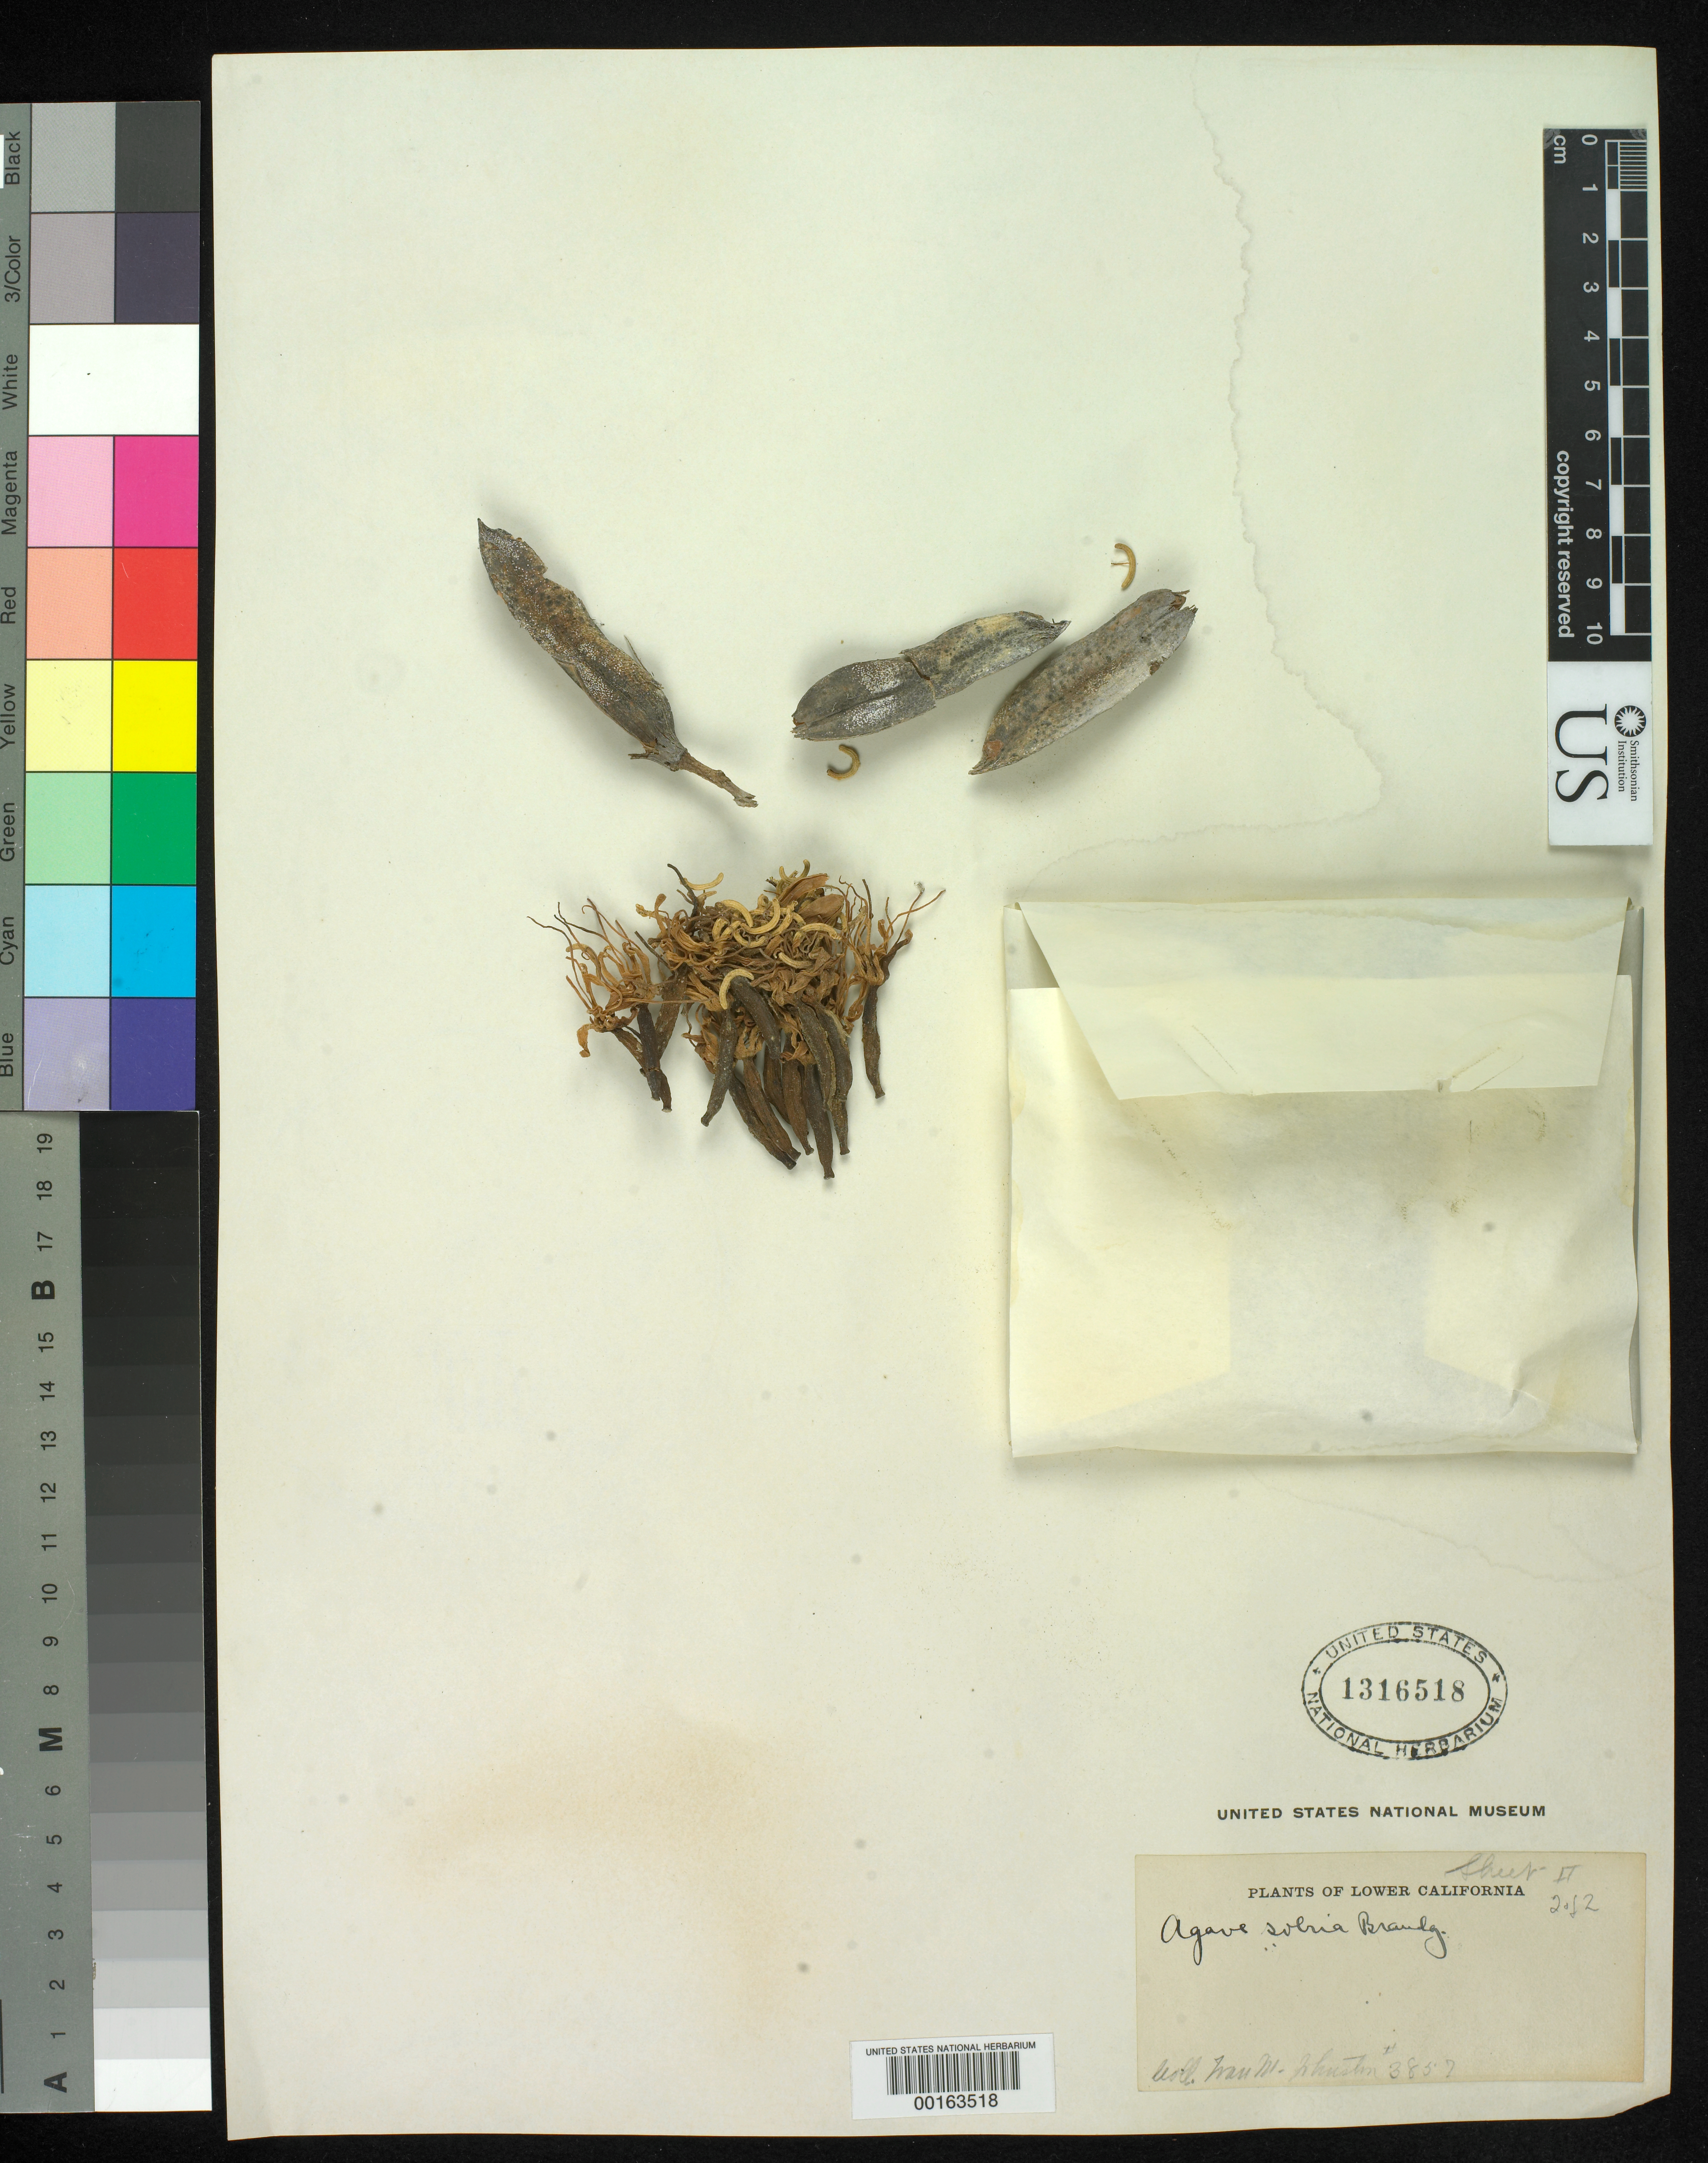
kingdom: Plantae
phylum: Tracheophyta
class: Liliopsida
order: Asparagales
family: Asparagaceae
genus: Agave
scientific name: Agave sobria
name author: Brandegee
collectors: I.M. Johnston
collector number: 3857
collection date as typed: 24 May 1921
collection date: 1921-05-24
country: Mexico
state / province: Baja California Sur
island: Danzante Island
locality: Ballenas Bay, Danzante Island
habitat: Frequent in talus on east side of island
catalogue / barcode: US 1316518